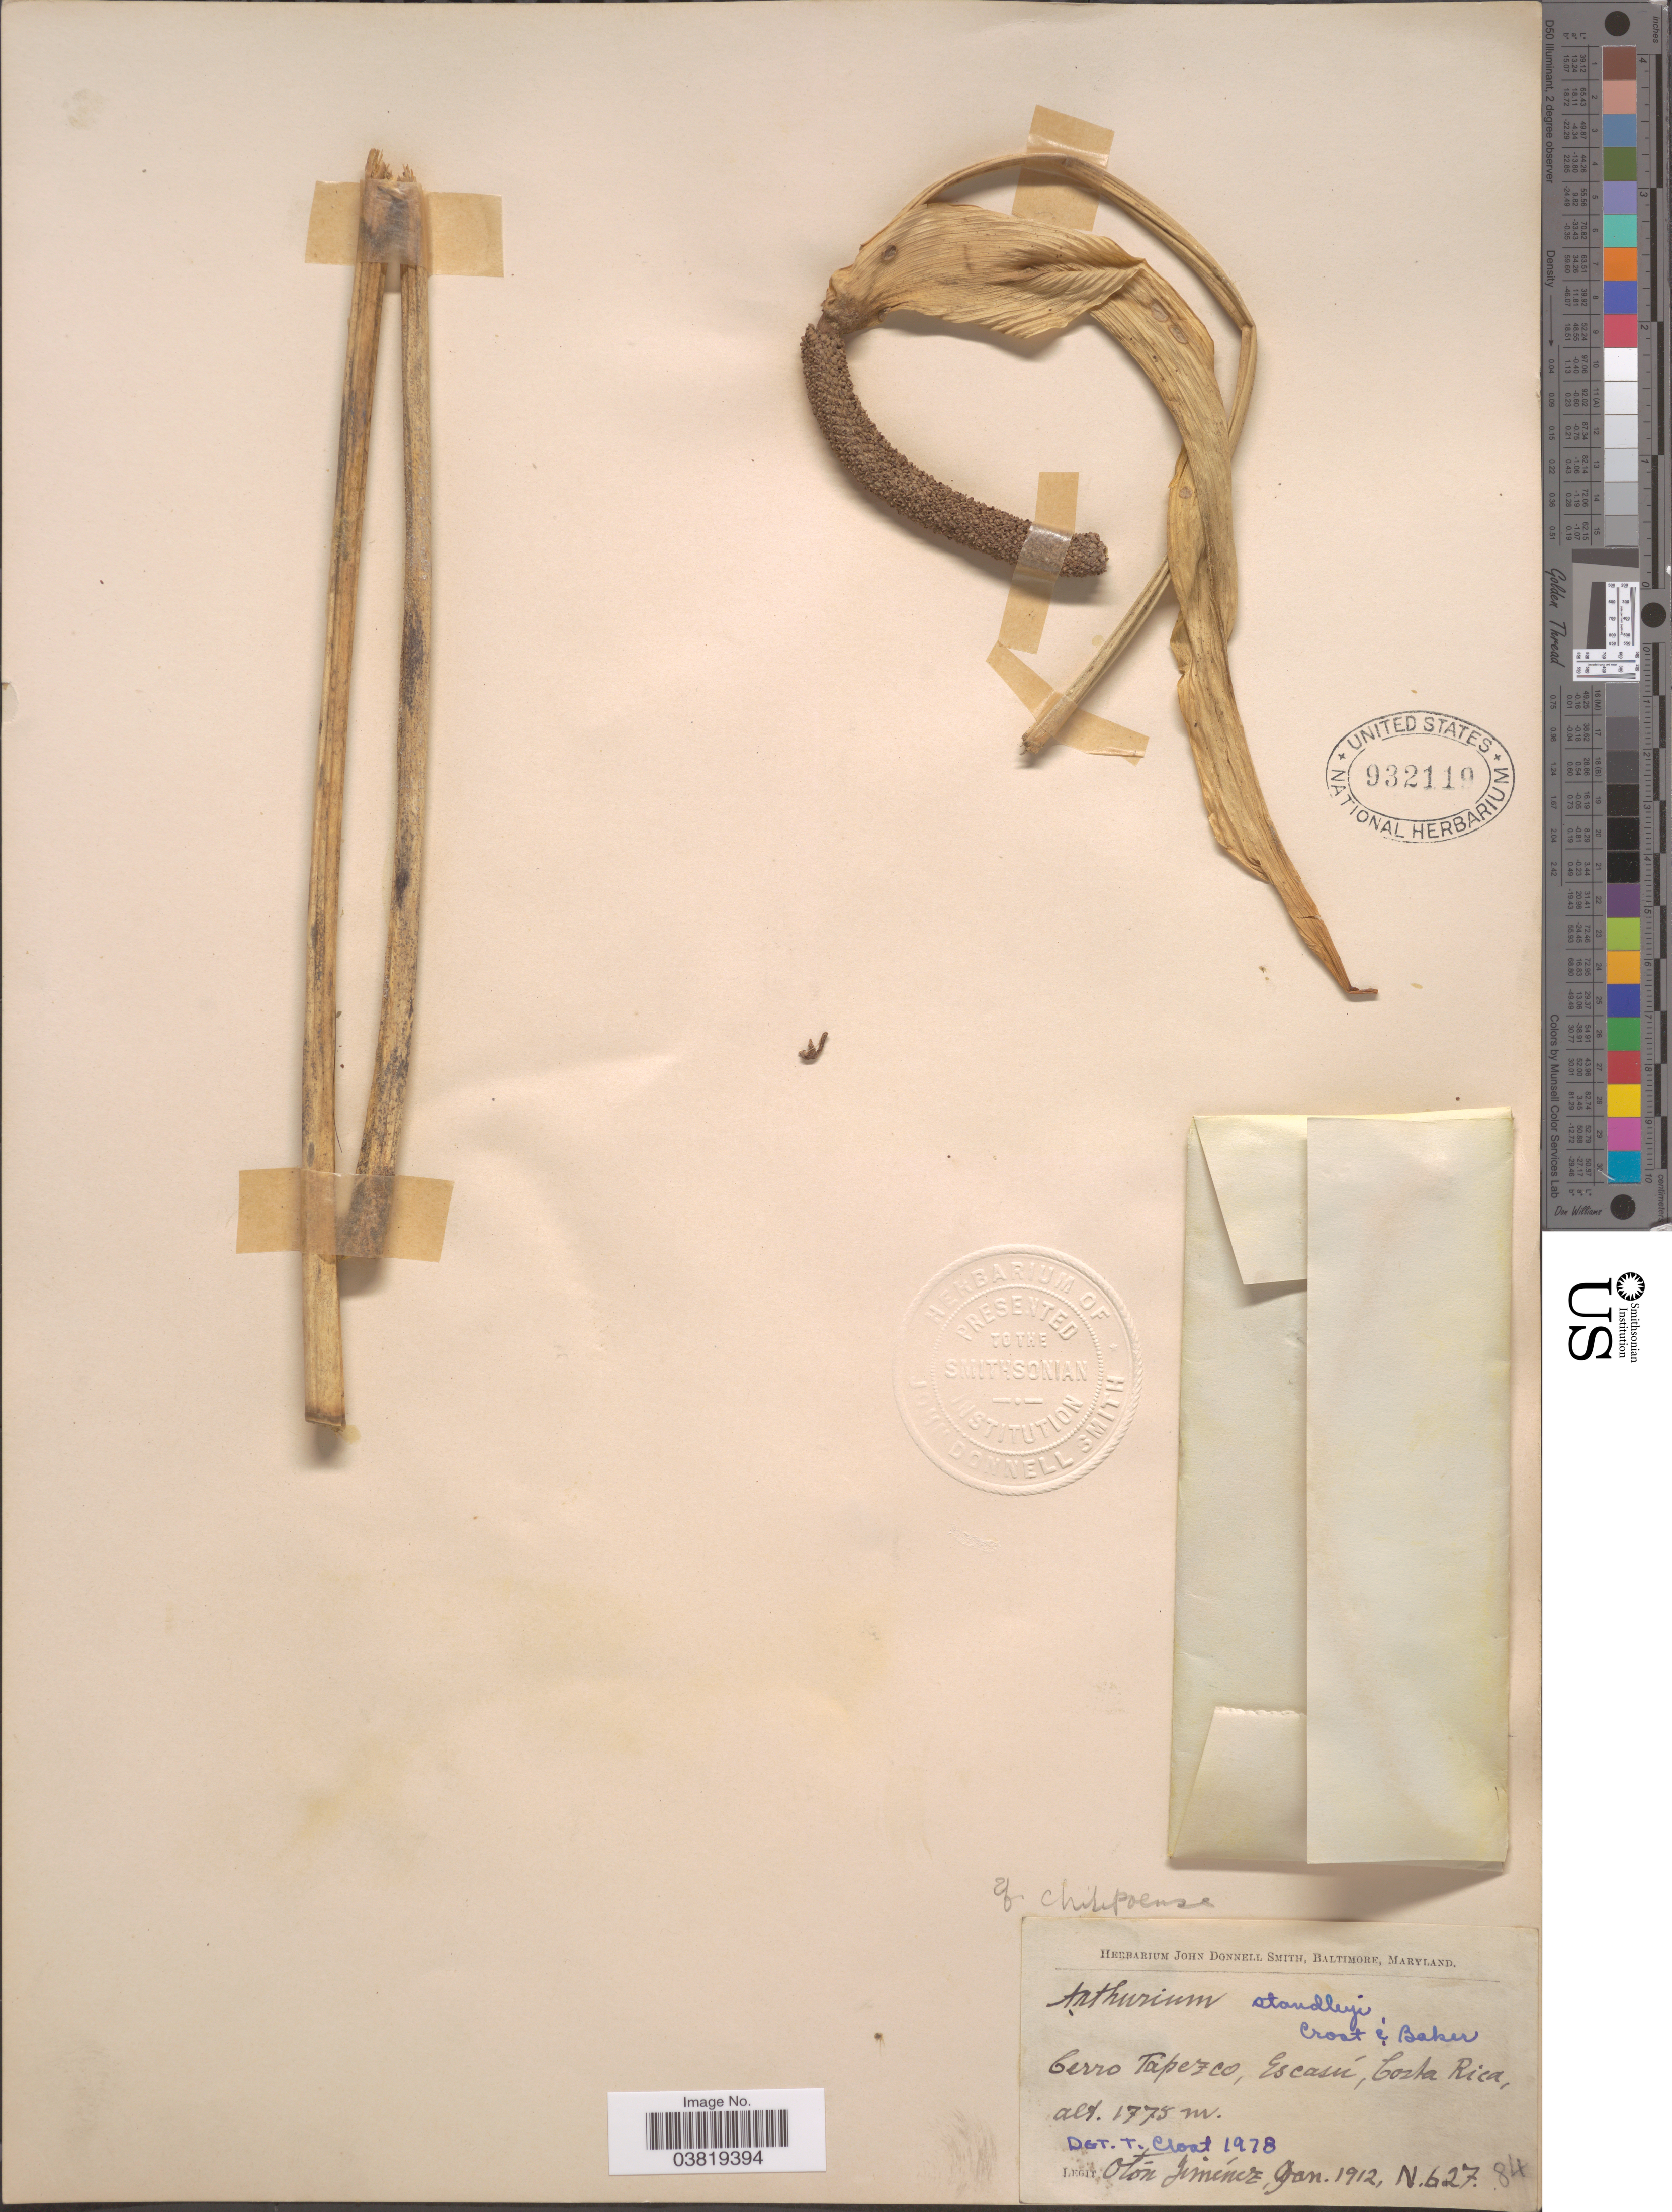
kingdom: Plantae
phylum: Tracheophyta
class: Liliopsida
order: Alismatales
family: Araceae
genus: Anthurium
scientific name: Anthurium standleyi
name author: Croat & R.A. Baker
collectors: O. Jimenez L.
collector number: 627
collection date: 1912-01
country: Costa Rica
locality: Cerro Tapezco, Escasú.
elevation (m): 1775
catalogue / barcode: US 932119